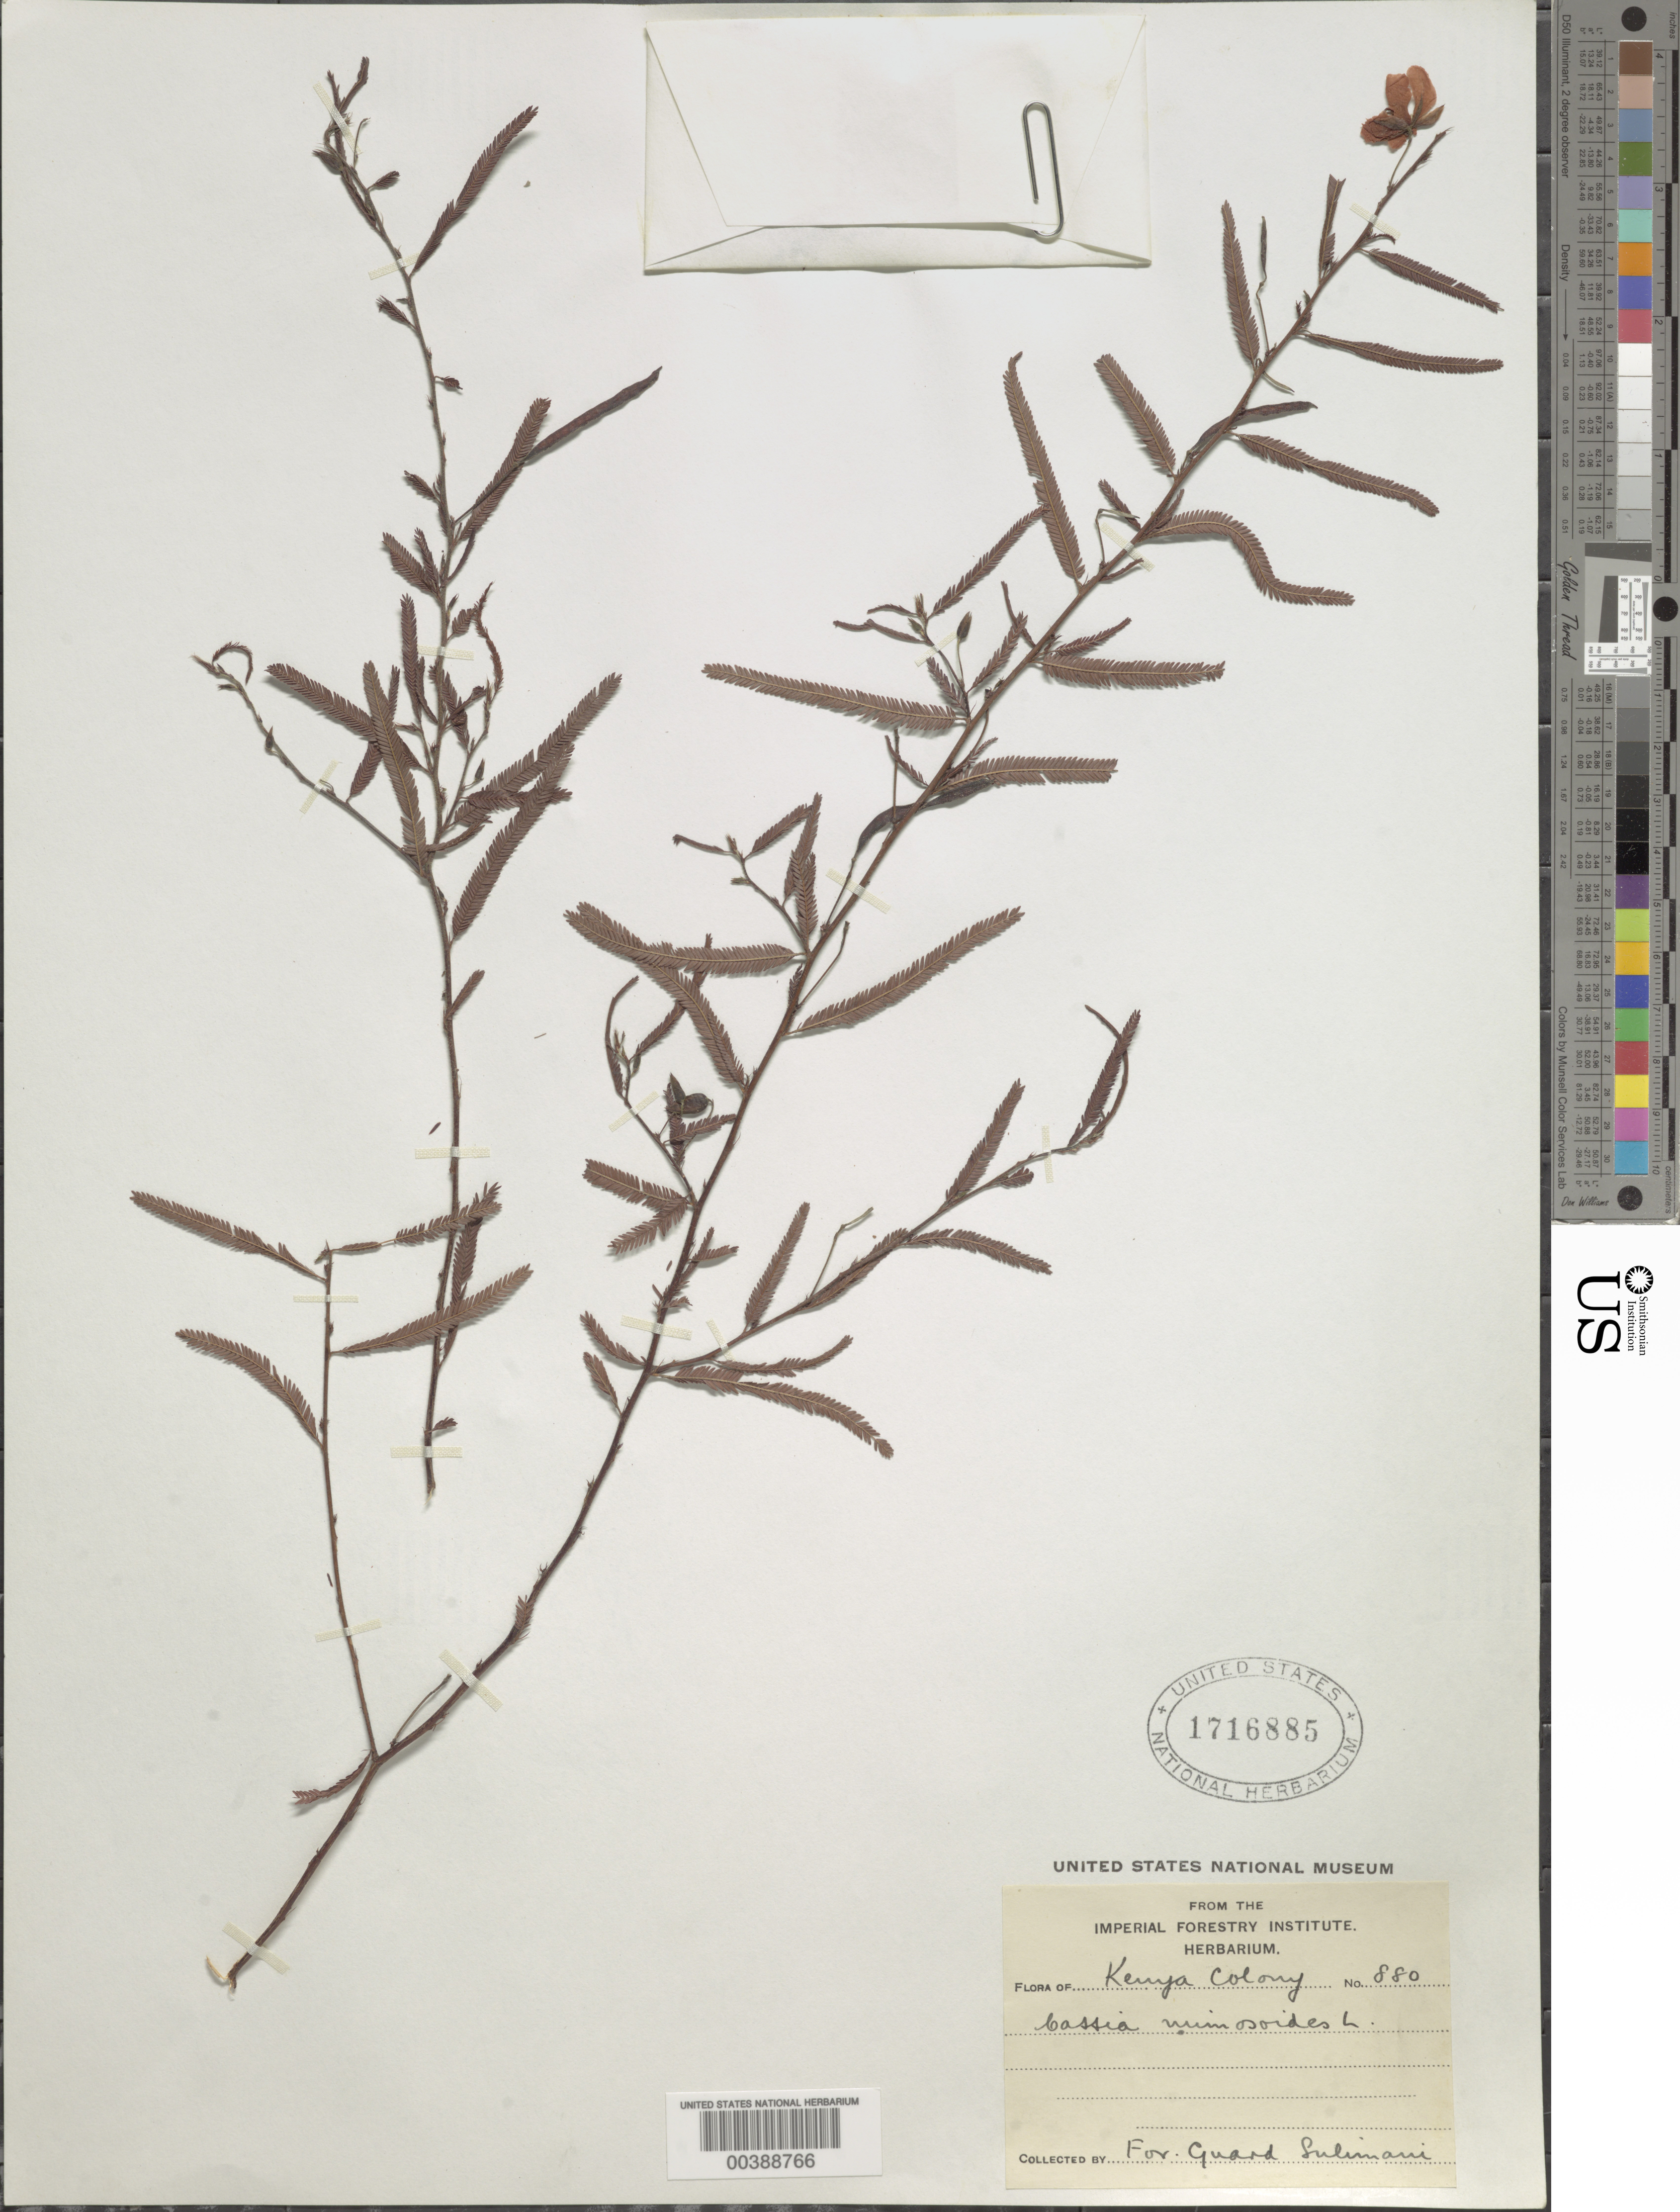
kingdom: Plantae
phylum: Tracheophyta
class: Magnoliopsida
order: Fabales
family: Fabaceae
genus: Chamaecrista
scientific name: Chamaecrista mimosoides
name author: (L.) Greene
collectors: F. Sulimani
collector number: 880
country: Kenya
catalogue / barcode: US 1716885